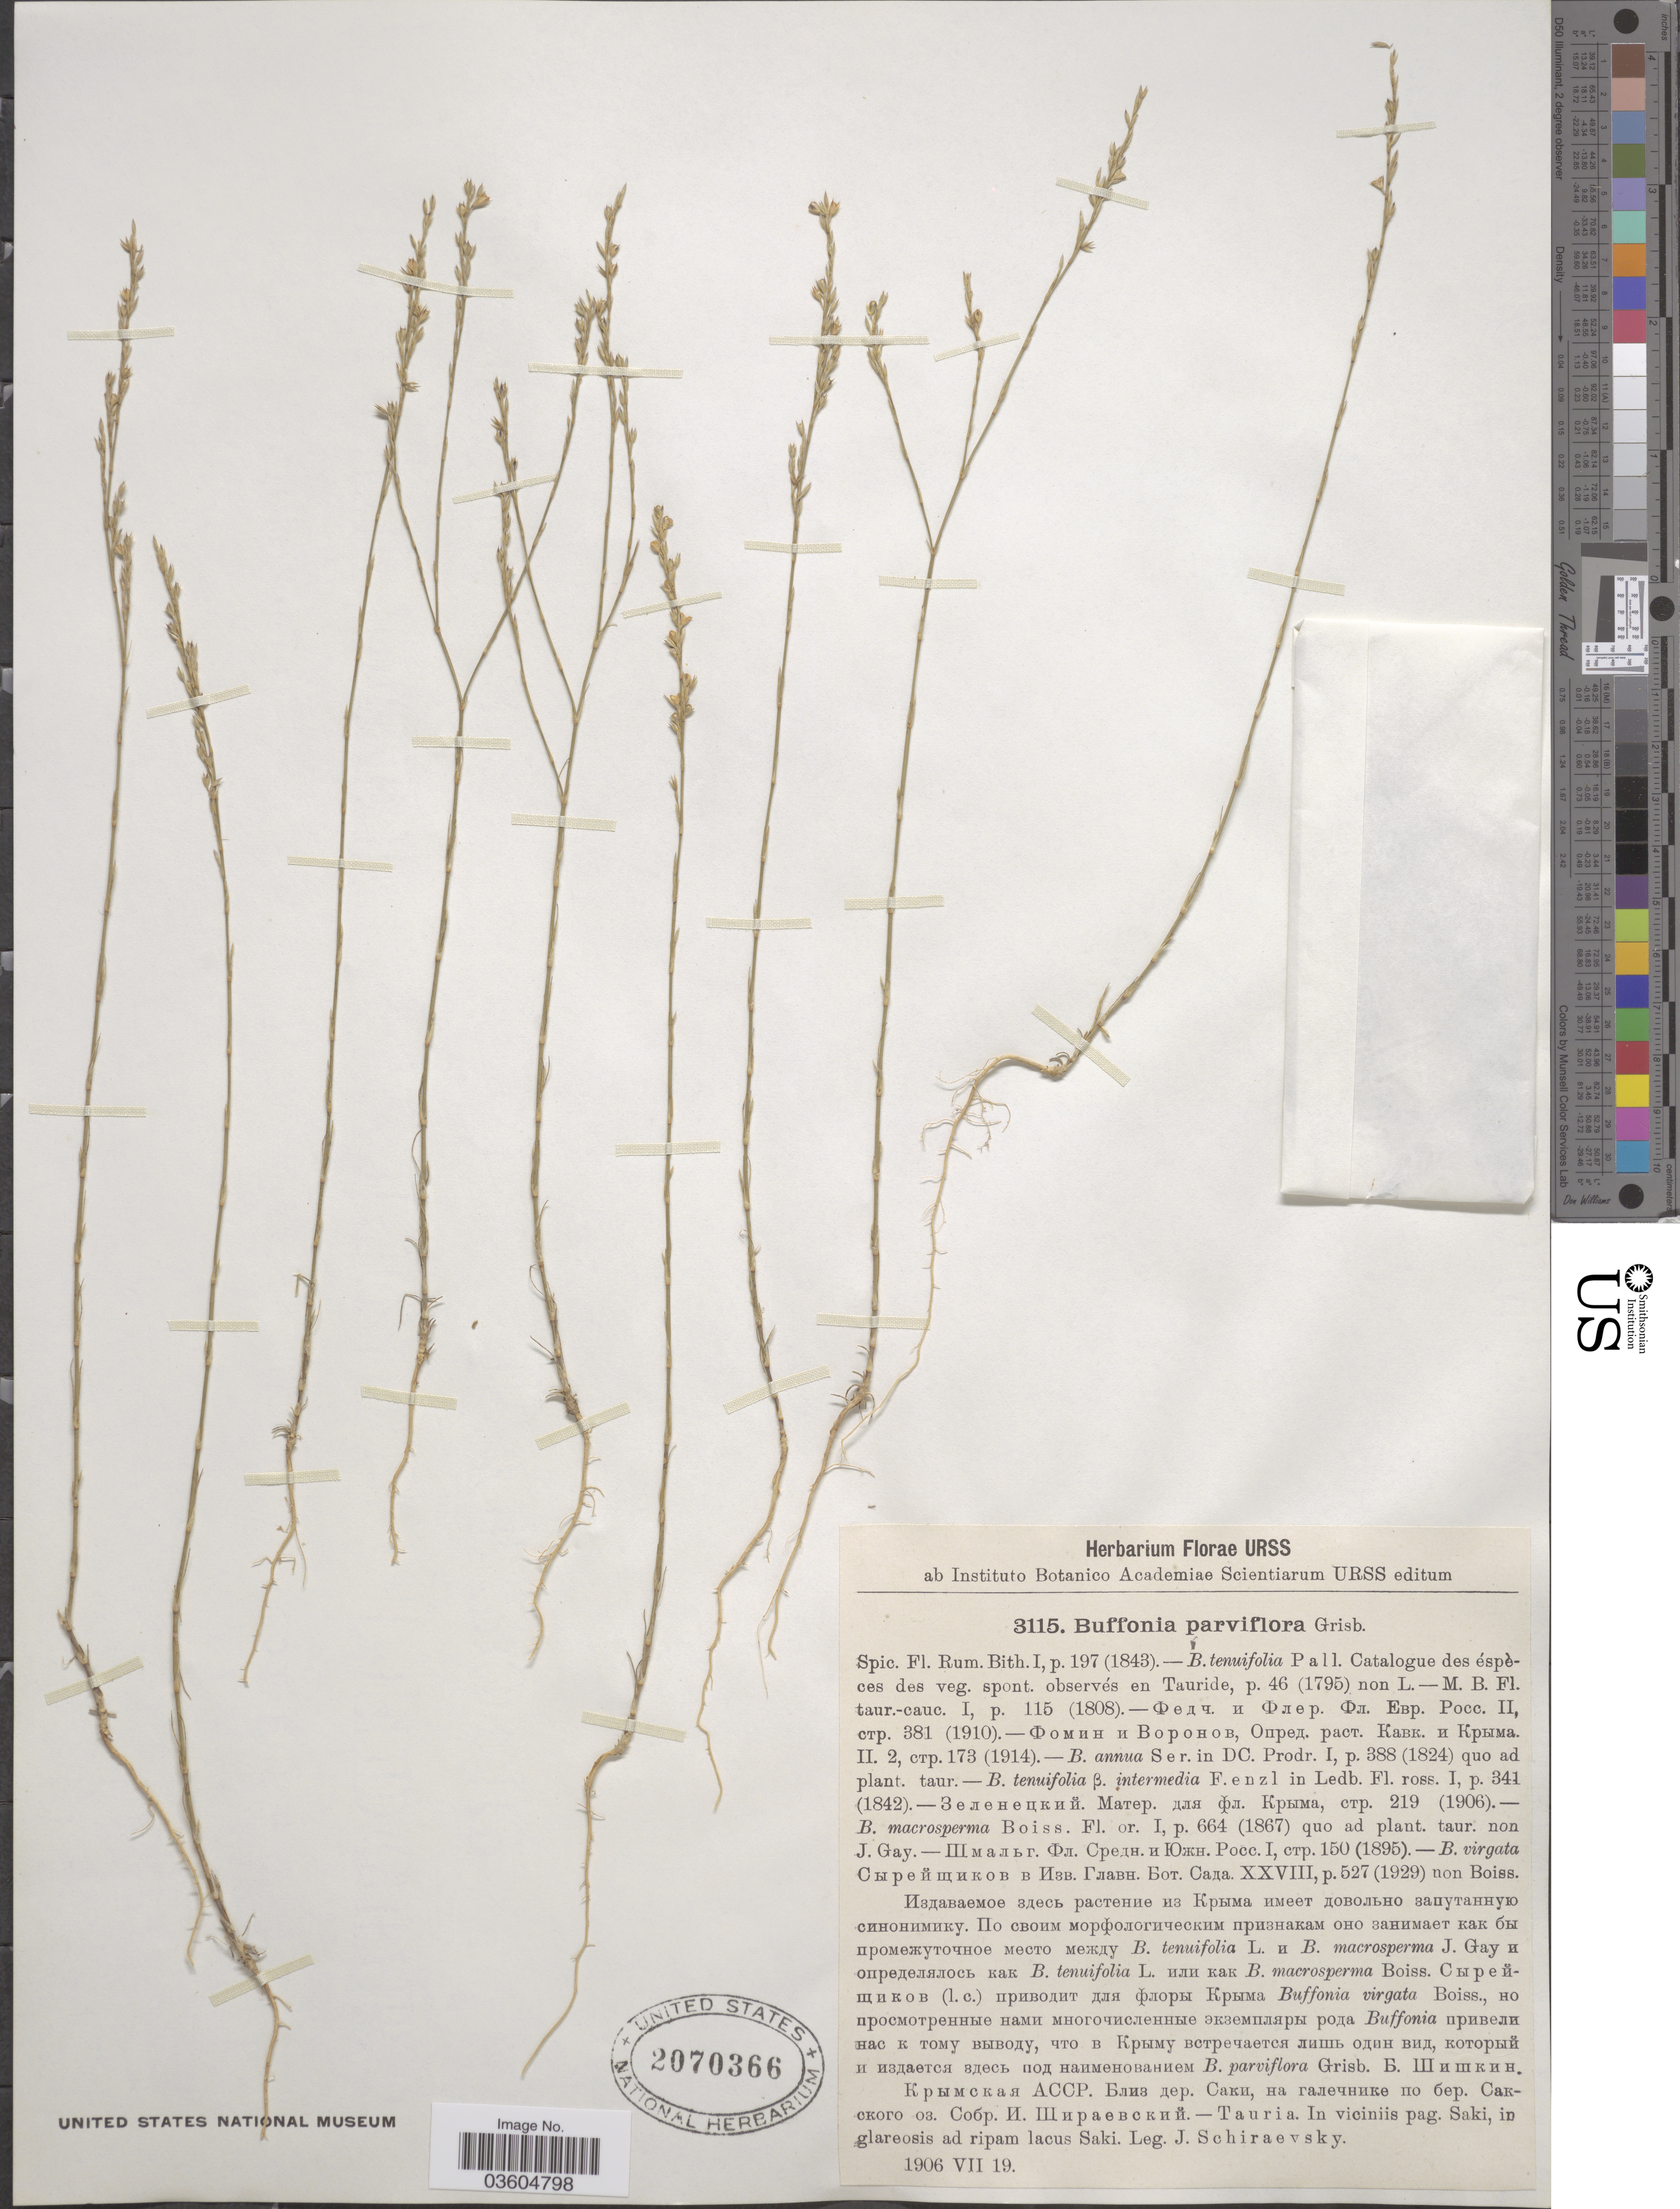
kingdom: Plantae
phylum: Tracheophyta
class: Magnoliopsida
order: Caryophyllales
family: Caryophyllaceae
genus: Bufonia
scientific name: Bufonia parviflora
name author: Griseb.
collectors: J. Schiraevsky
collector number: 3115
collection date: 1906-07-19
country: Azerbaijan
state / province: Saki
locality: Tauria. In viciniis pag. Saki, in glareosis ad ripam lacus Saki.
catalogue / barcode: US 2070366